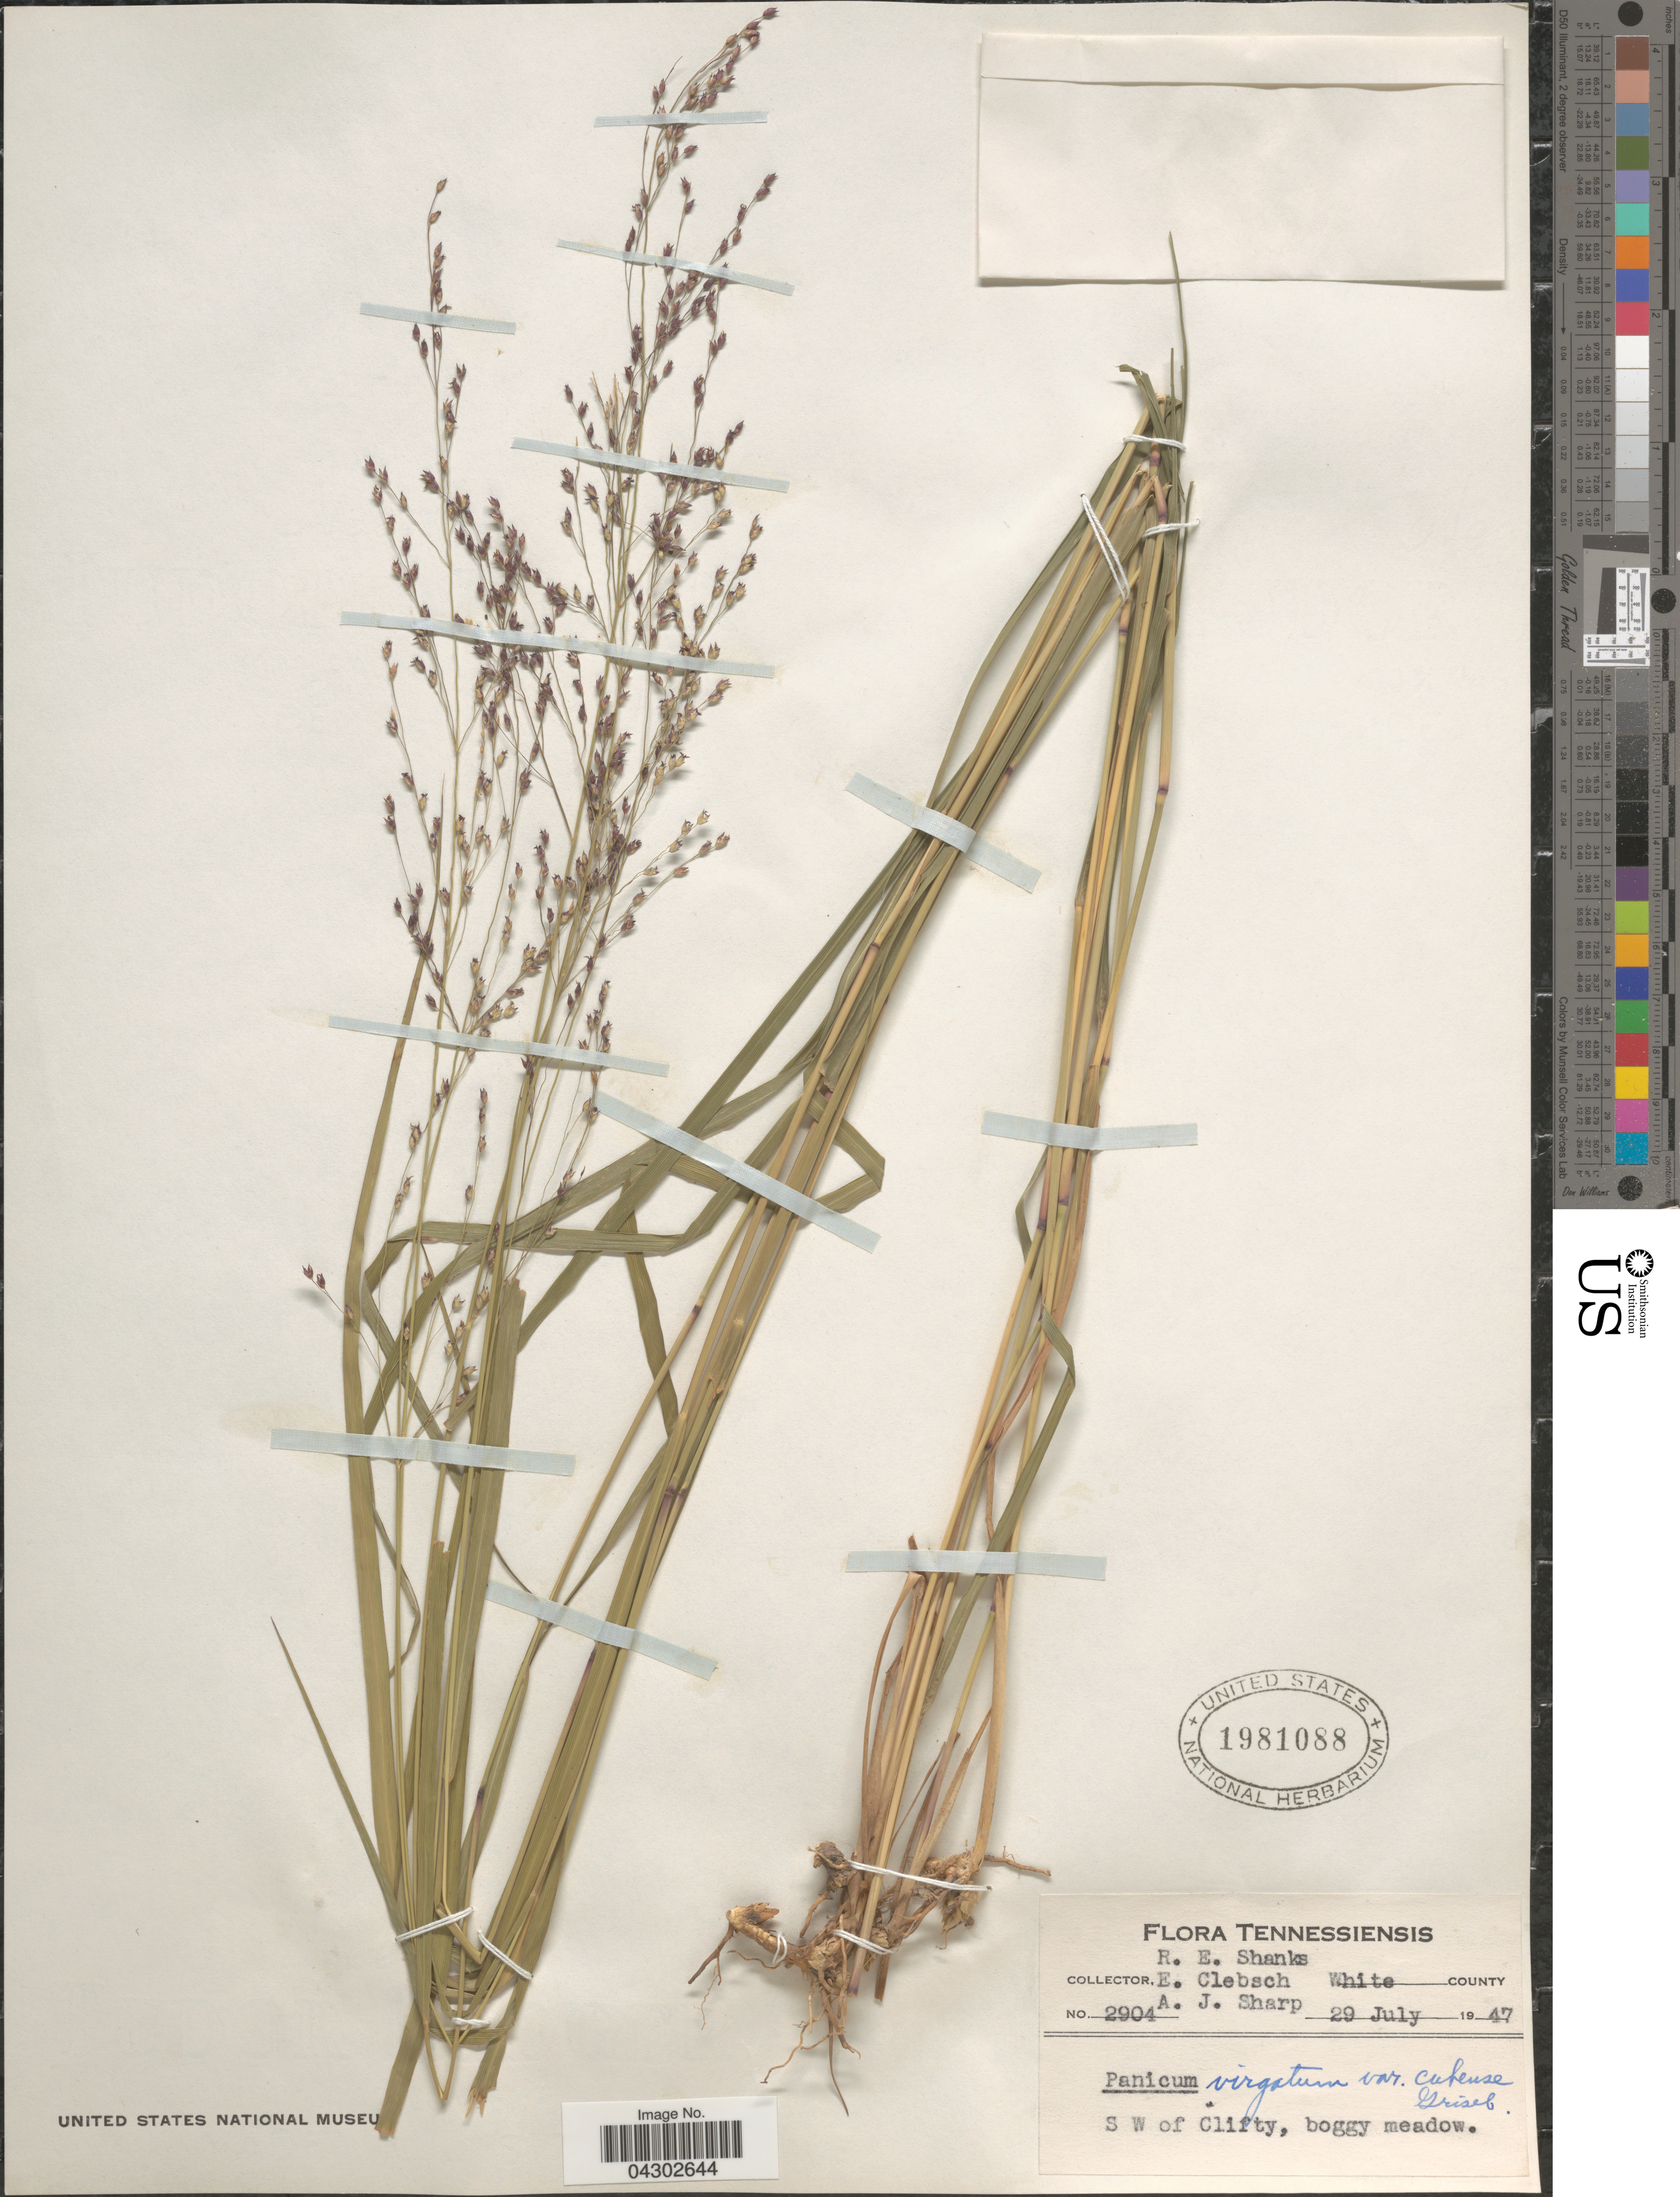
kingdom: Plantae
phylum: Tracheophyta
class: Liliopsida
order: Poales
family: Poaceae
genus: Panicum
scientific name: Panicum virgatum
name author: L.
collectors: R. Shanks, E. Clebsch & A. J. Sharp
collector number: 2904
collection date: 1947-07-29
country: United States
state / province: Tennessee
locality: White County. S W of Clifty, boggy meadow.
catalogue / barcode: US 1981088